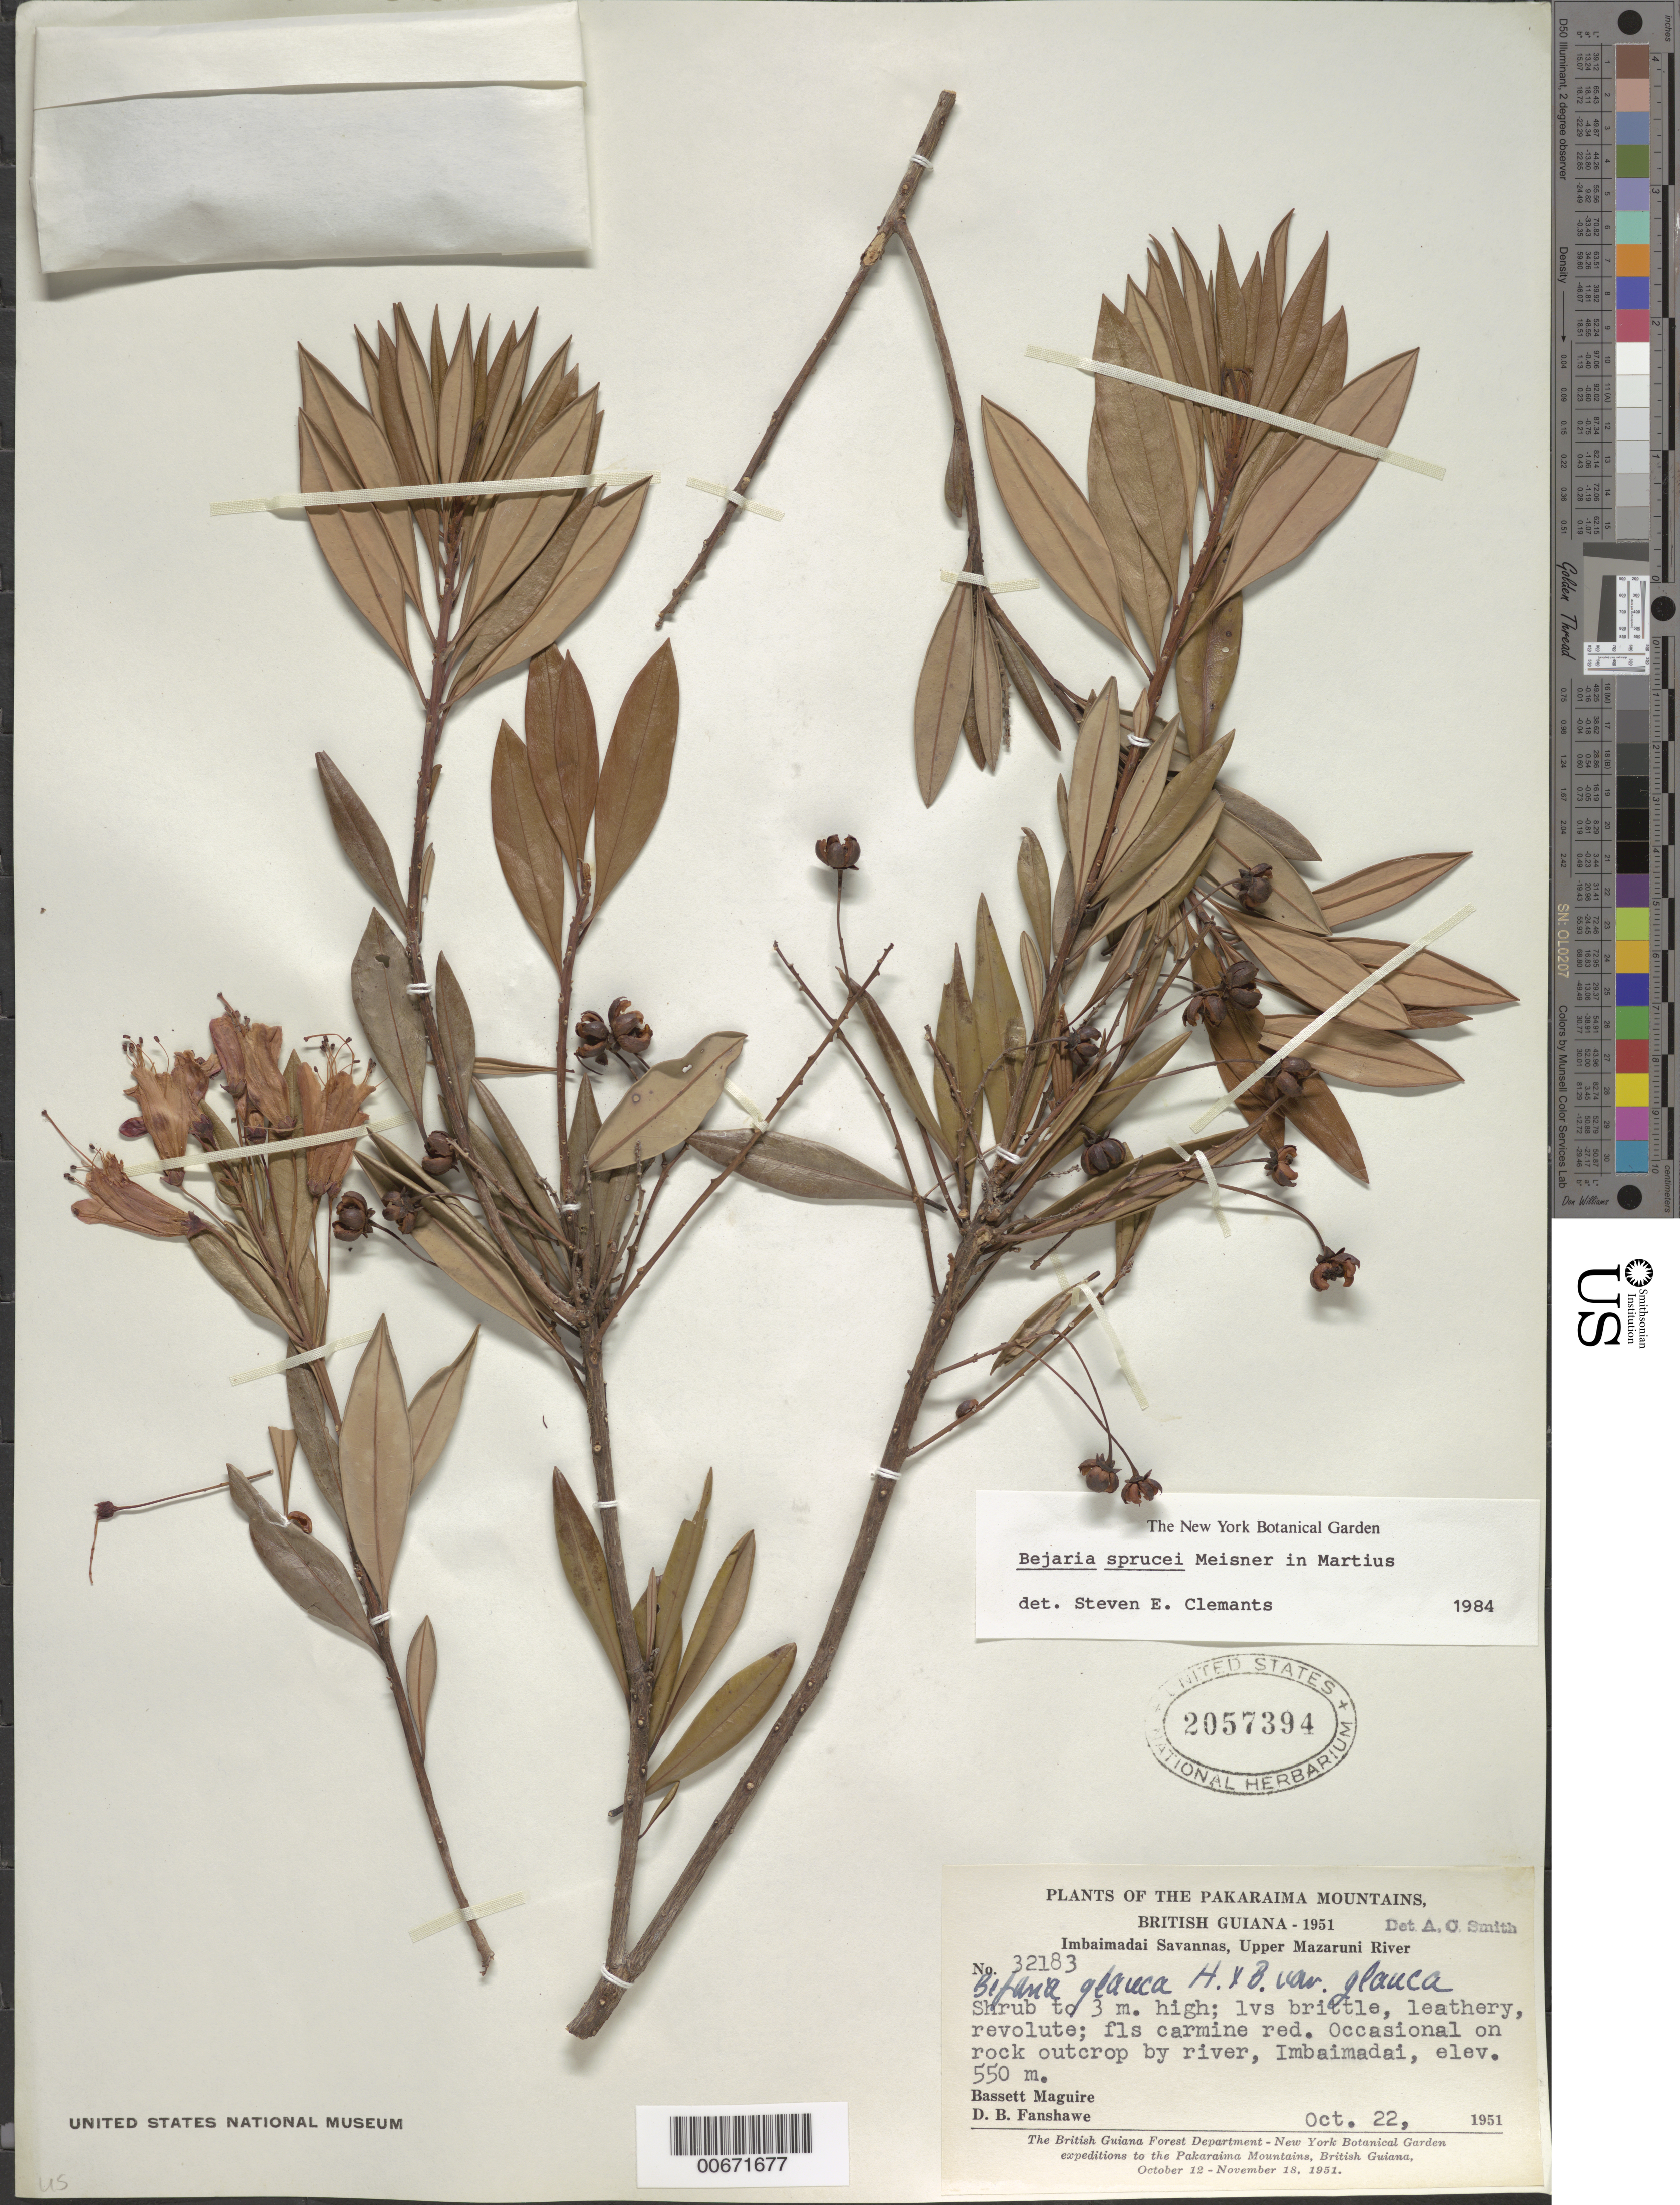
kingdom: Plantae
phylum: Tracheophyta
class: Magnoliopsida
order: Ericales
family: Ericaceae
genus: Bejaria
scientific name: Bejaria sprucei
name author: Meisn.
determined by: Clemants, S. E.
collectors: B. Maguire & D. B. Fanshawe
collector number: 32183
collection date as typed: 22-Oct-51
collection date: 1951-10-22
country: Guyana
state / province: Cuyuni-Mazaruni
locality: Imbaimadai Savannas, Pakaraima Mts., Upper Mazaruni River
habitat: Rock outcrop by river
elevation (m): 550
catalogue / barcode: US 2057394